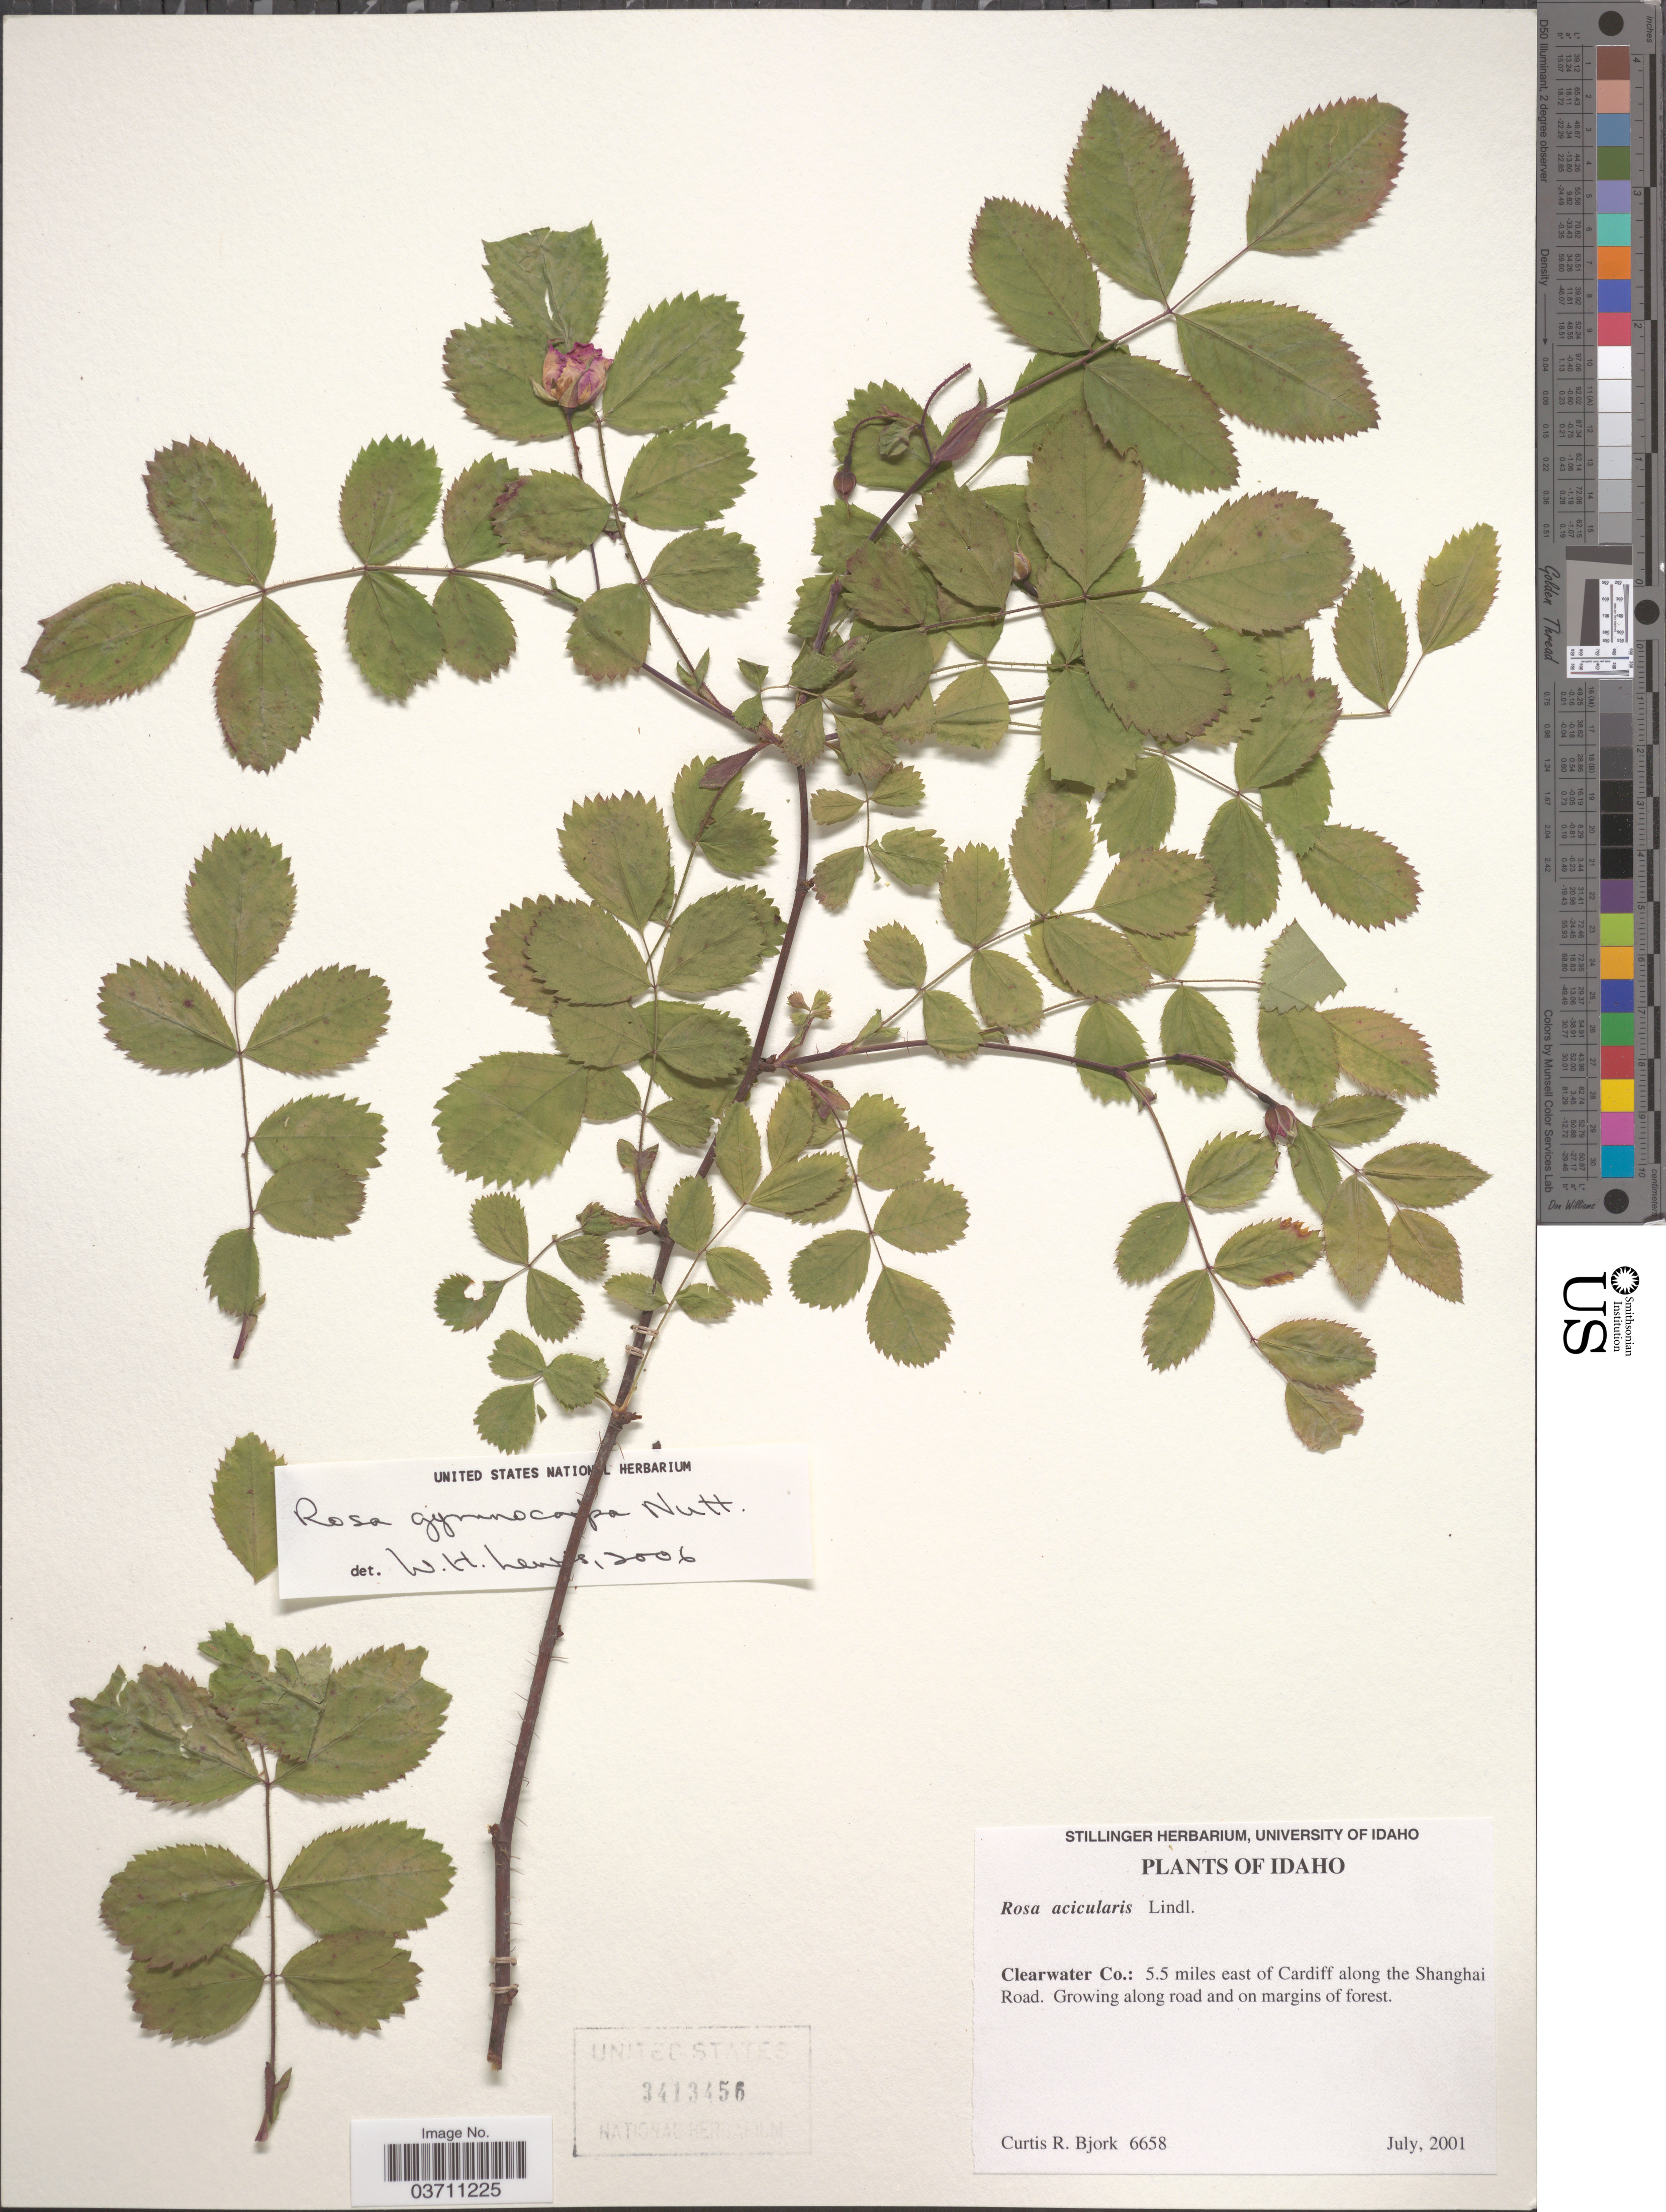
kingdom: Plantae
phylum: Tracheophyta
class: Magnoliopsida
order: Rosales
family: Rosaceae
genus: Rosa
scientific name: Rosa gymnocarpa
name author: Nutt.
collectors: C. Bjork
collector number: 6658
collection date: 2001-07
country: United States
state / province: Idaho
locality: Clearwater Co.: 5.5 miles east of Cardiff along the Shanghai Road. Along road and on margins of forest.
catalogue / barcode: US 3413456